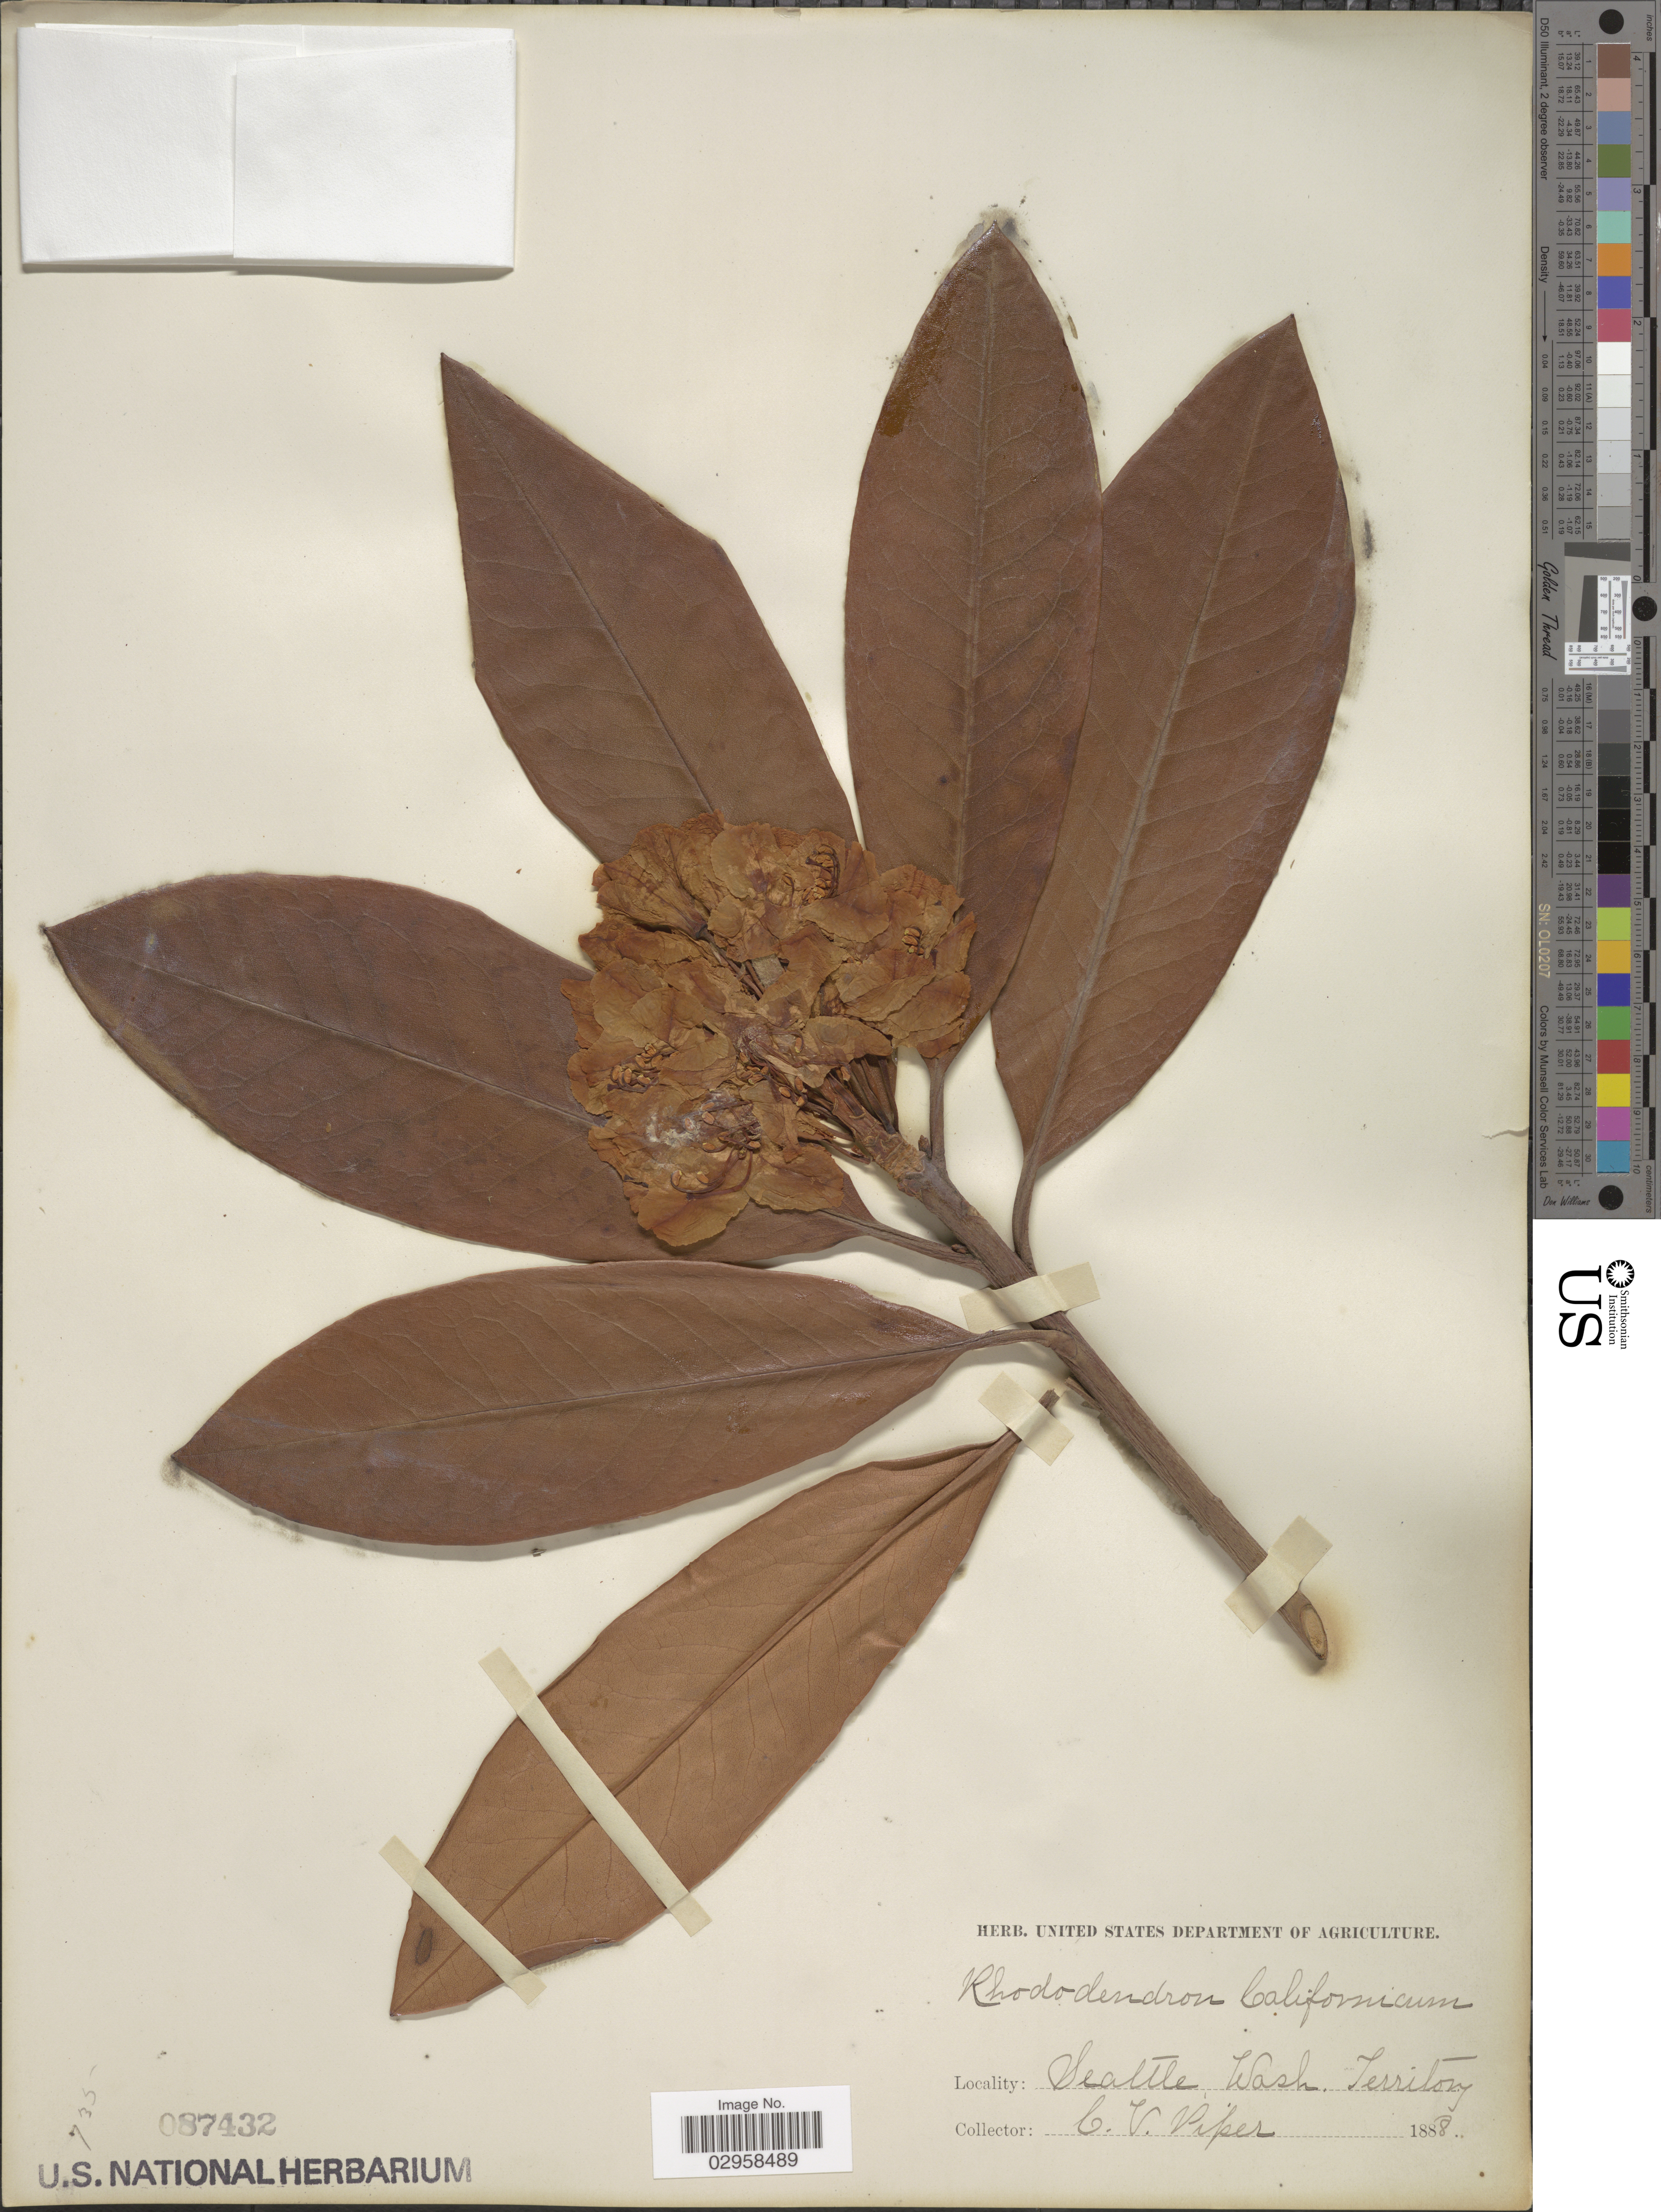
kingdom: Plantae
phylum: Tracheophyta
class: Magnoliopsida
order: Ericales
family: Ericaceae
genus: Rhododendron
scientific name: Rhododendron macrophyllum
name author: D. Don ex G. Don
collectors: C. V. Piper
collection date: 1888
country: United States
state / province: Washington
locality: Seatlle Wash. Territory.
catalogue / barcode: US 87432